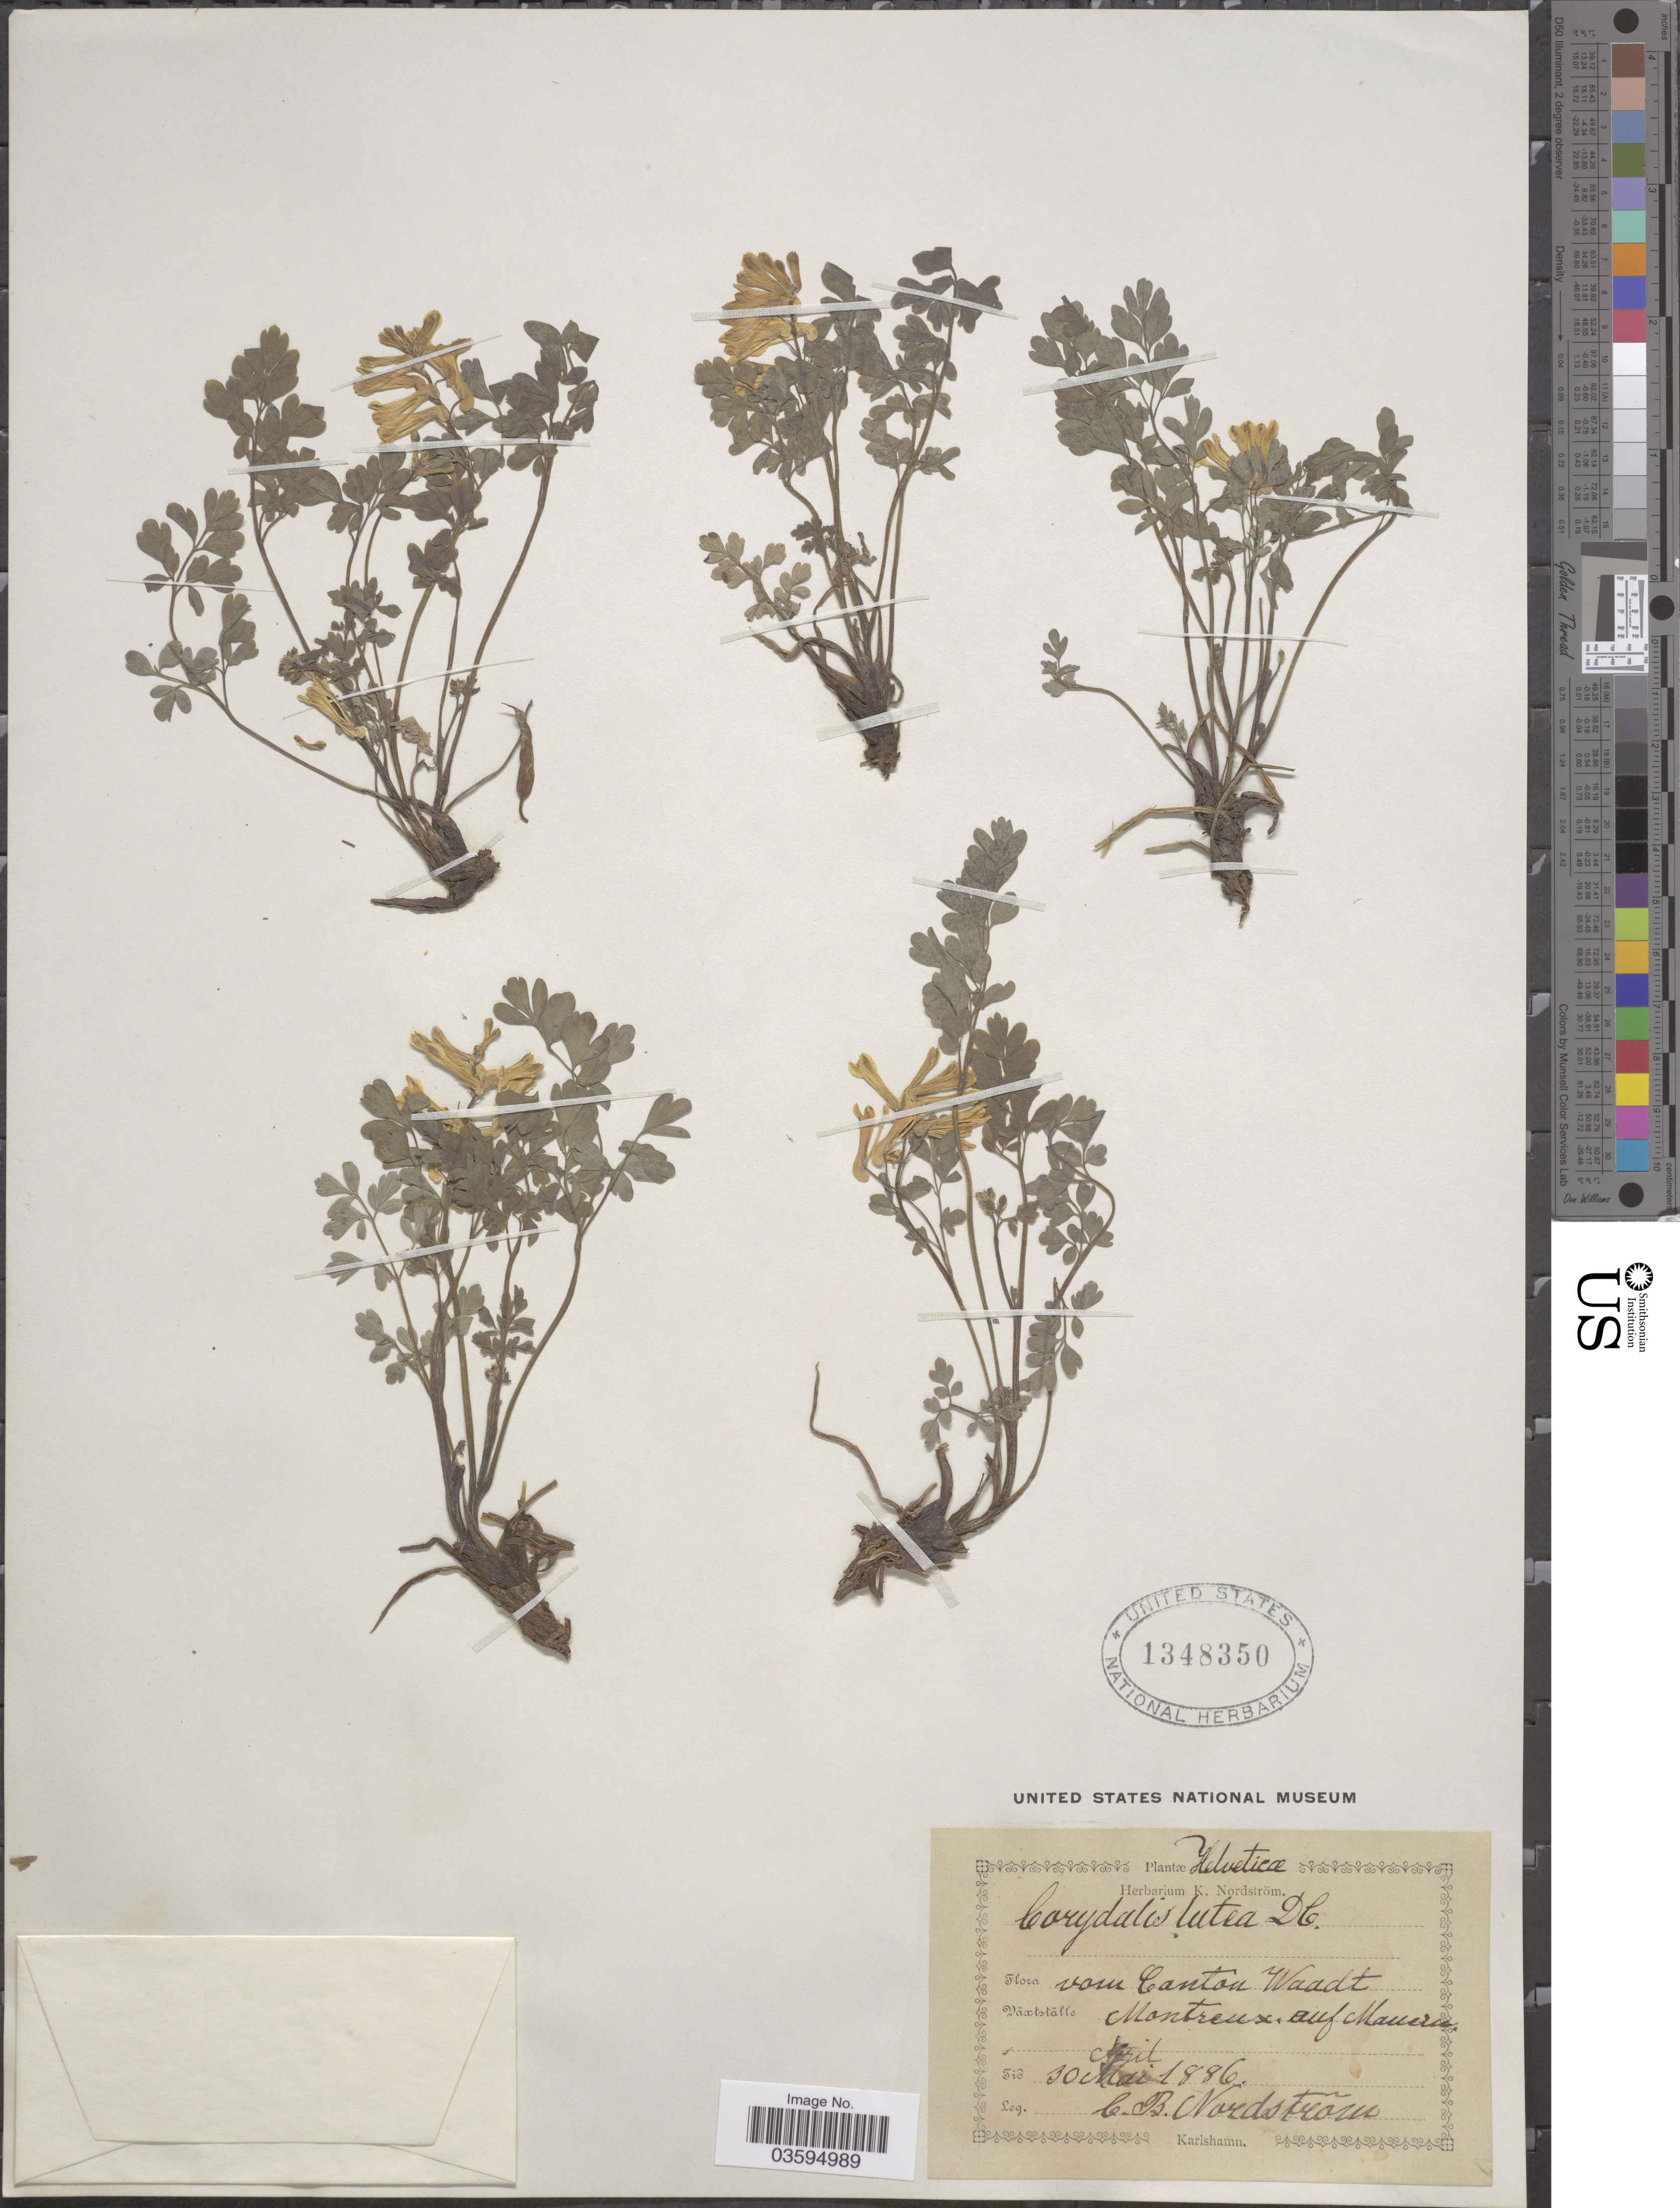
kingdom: Plantae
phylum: Tracheophyta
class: Magnoliopsida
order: Ranunculales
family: Papaveraceae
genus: Pseudofumaria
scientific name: Pseudofumaria lutea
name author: (L.) Borkh.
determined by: Strong, M. T., (US), Smithsonian Institution - National Museum of Natural History (UNITED STATES)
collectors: C. Nordström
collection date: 1886-04-30/1886-05-30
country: Switzerland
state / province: Vaud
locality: Helveticae. Canton Waadt. Montreux. auf Mauern.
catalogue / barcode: US 1348350